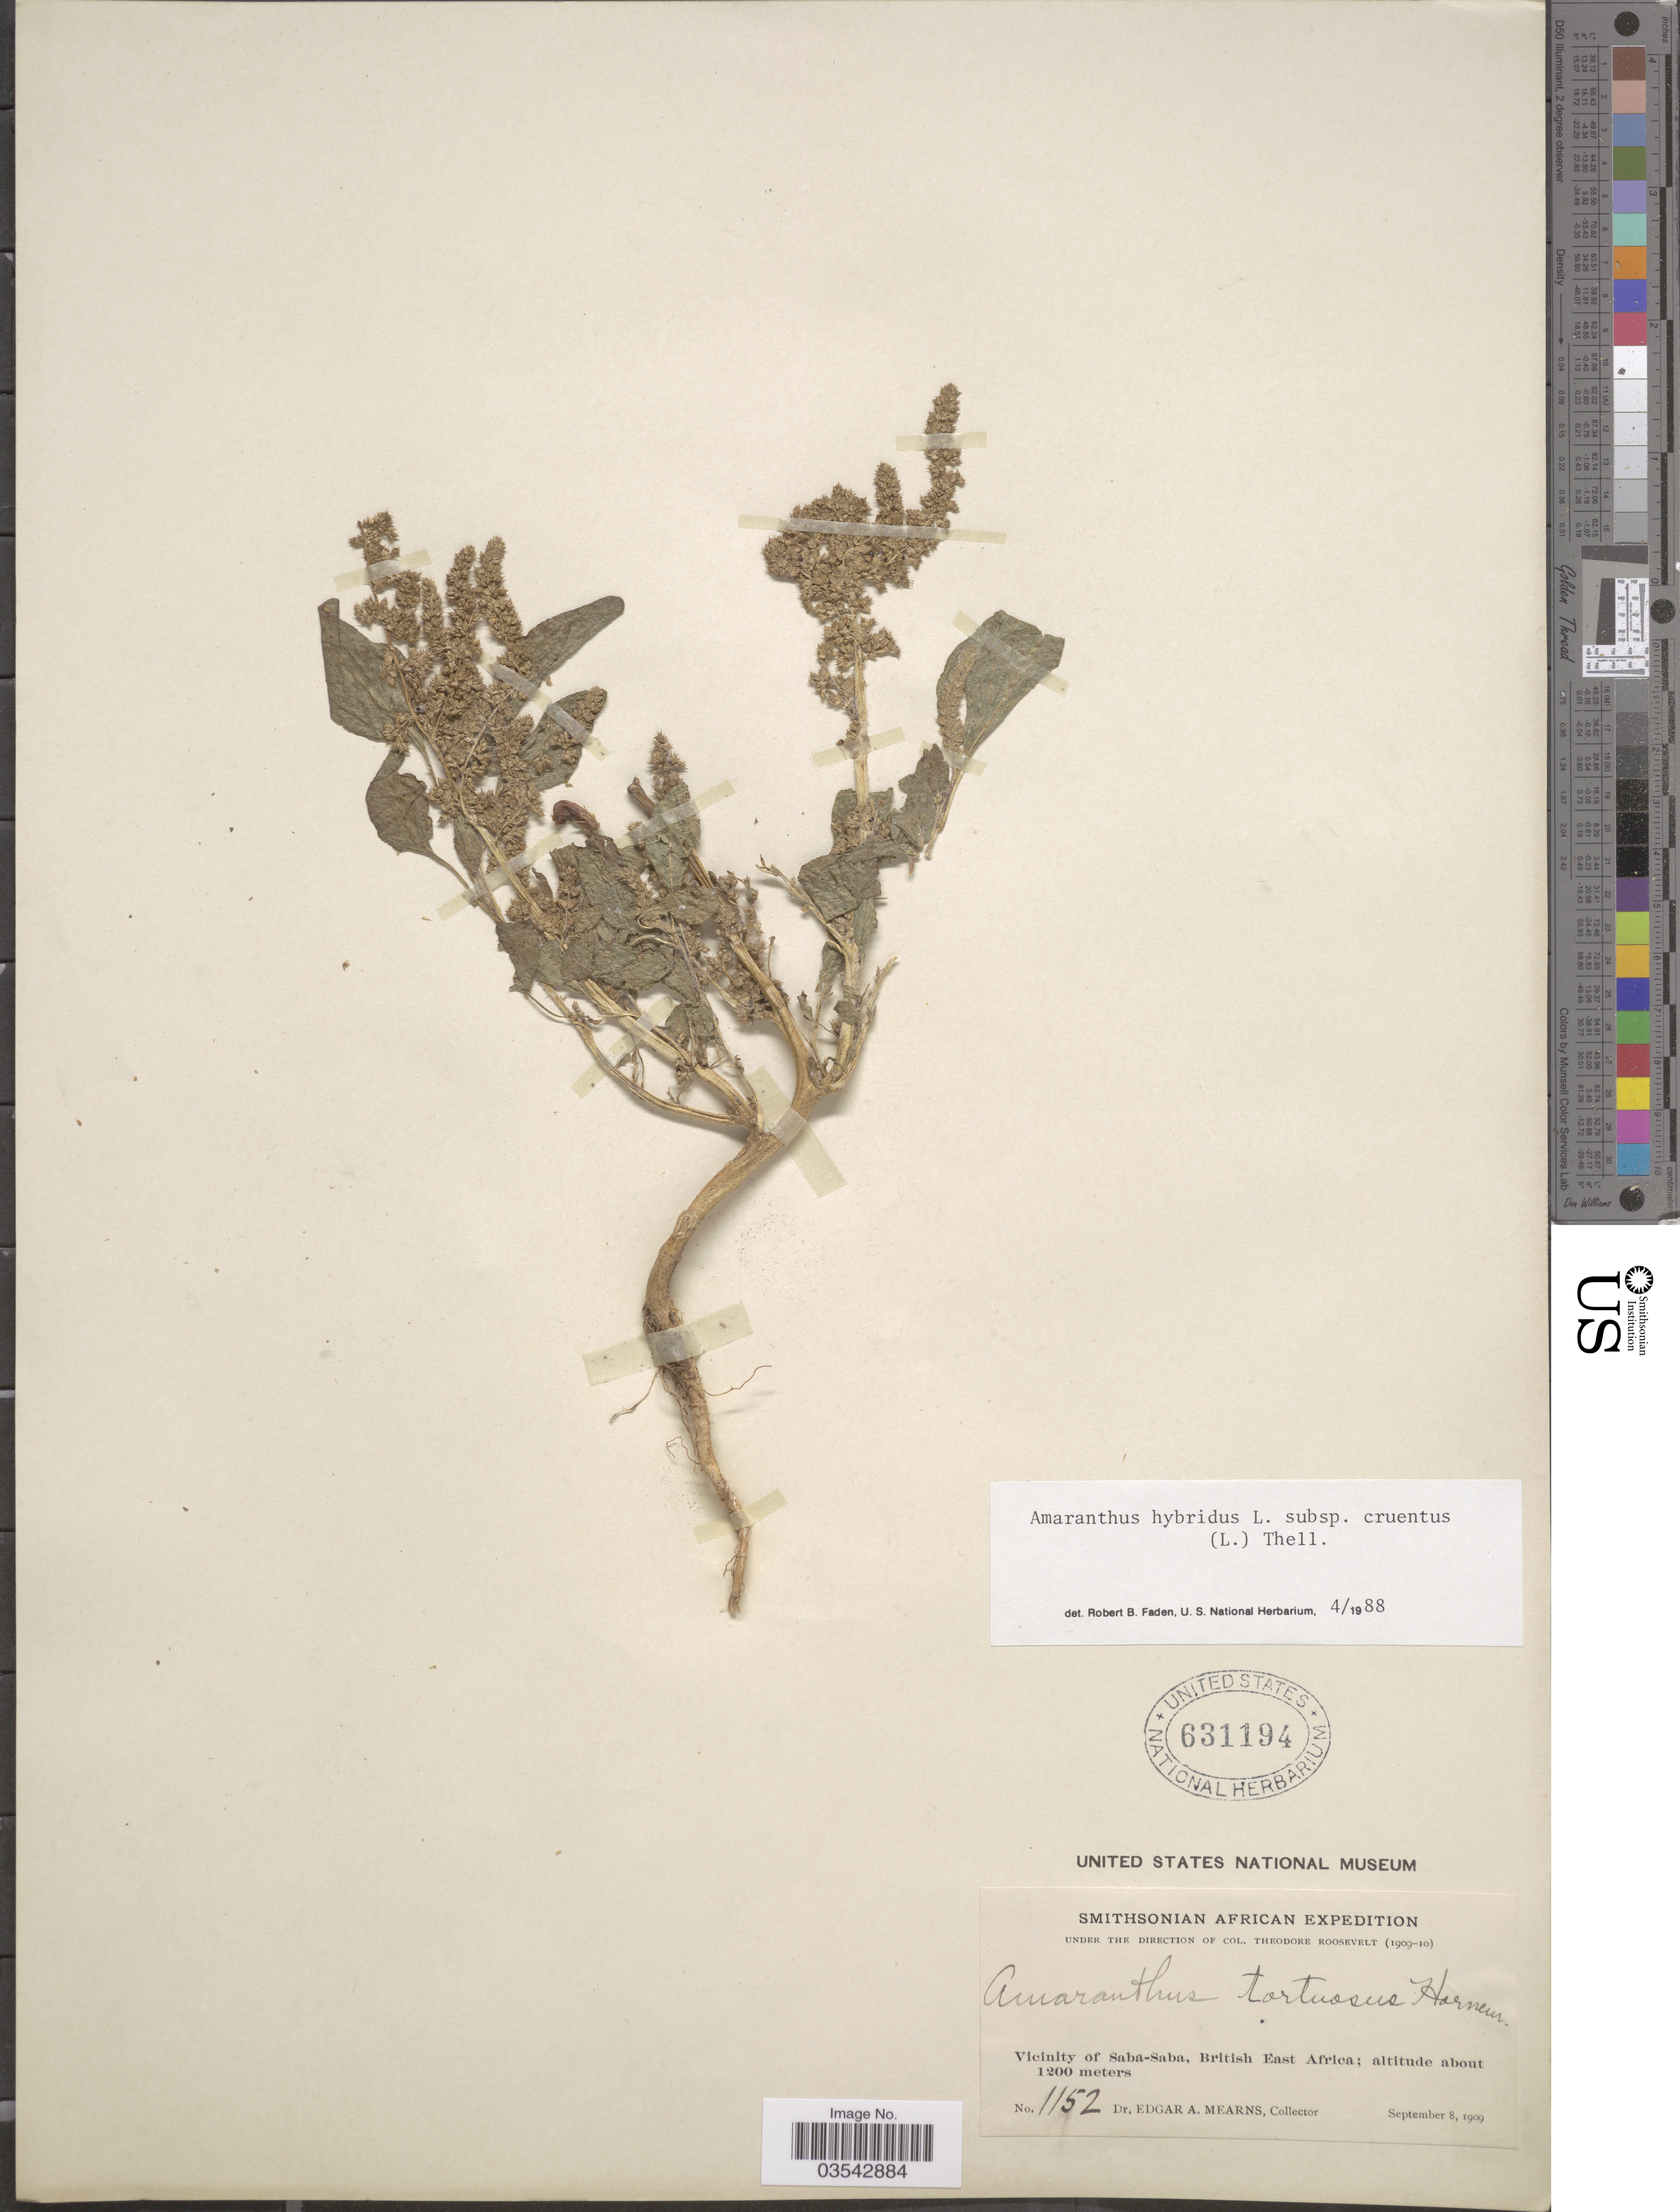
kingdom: Plantae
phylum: Tracheophyta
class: Magnoliopsida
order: Caryophyllales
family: Amaranthaceae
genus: Amaranthus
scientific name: Amaranthus hybridus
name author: L.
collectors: E. A. Mearns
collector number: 1152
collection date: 1909-09-08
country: Kenya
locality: Vicinity of Saba-Saba, British East Africa.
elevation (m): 1200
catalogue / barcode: US 631194